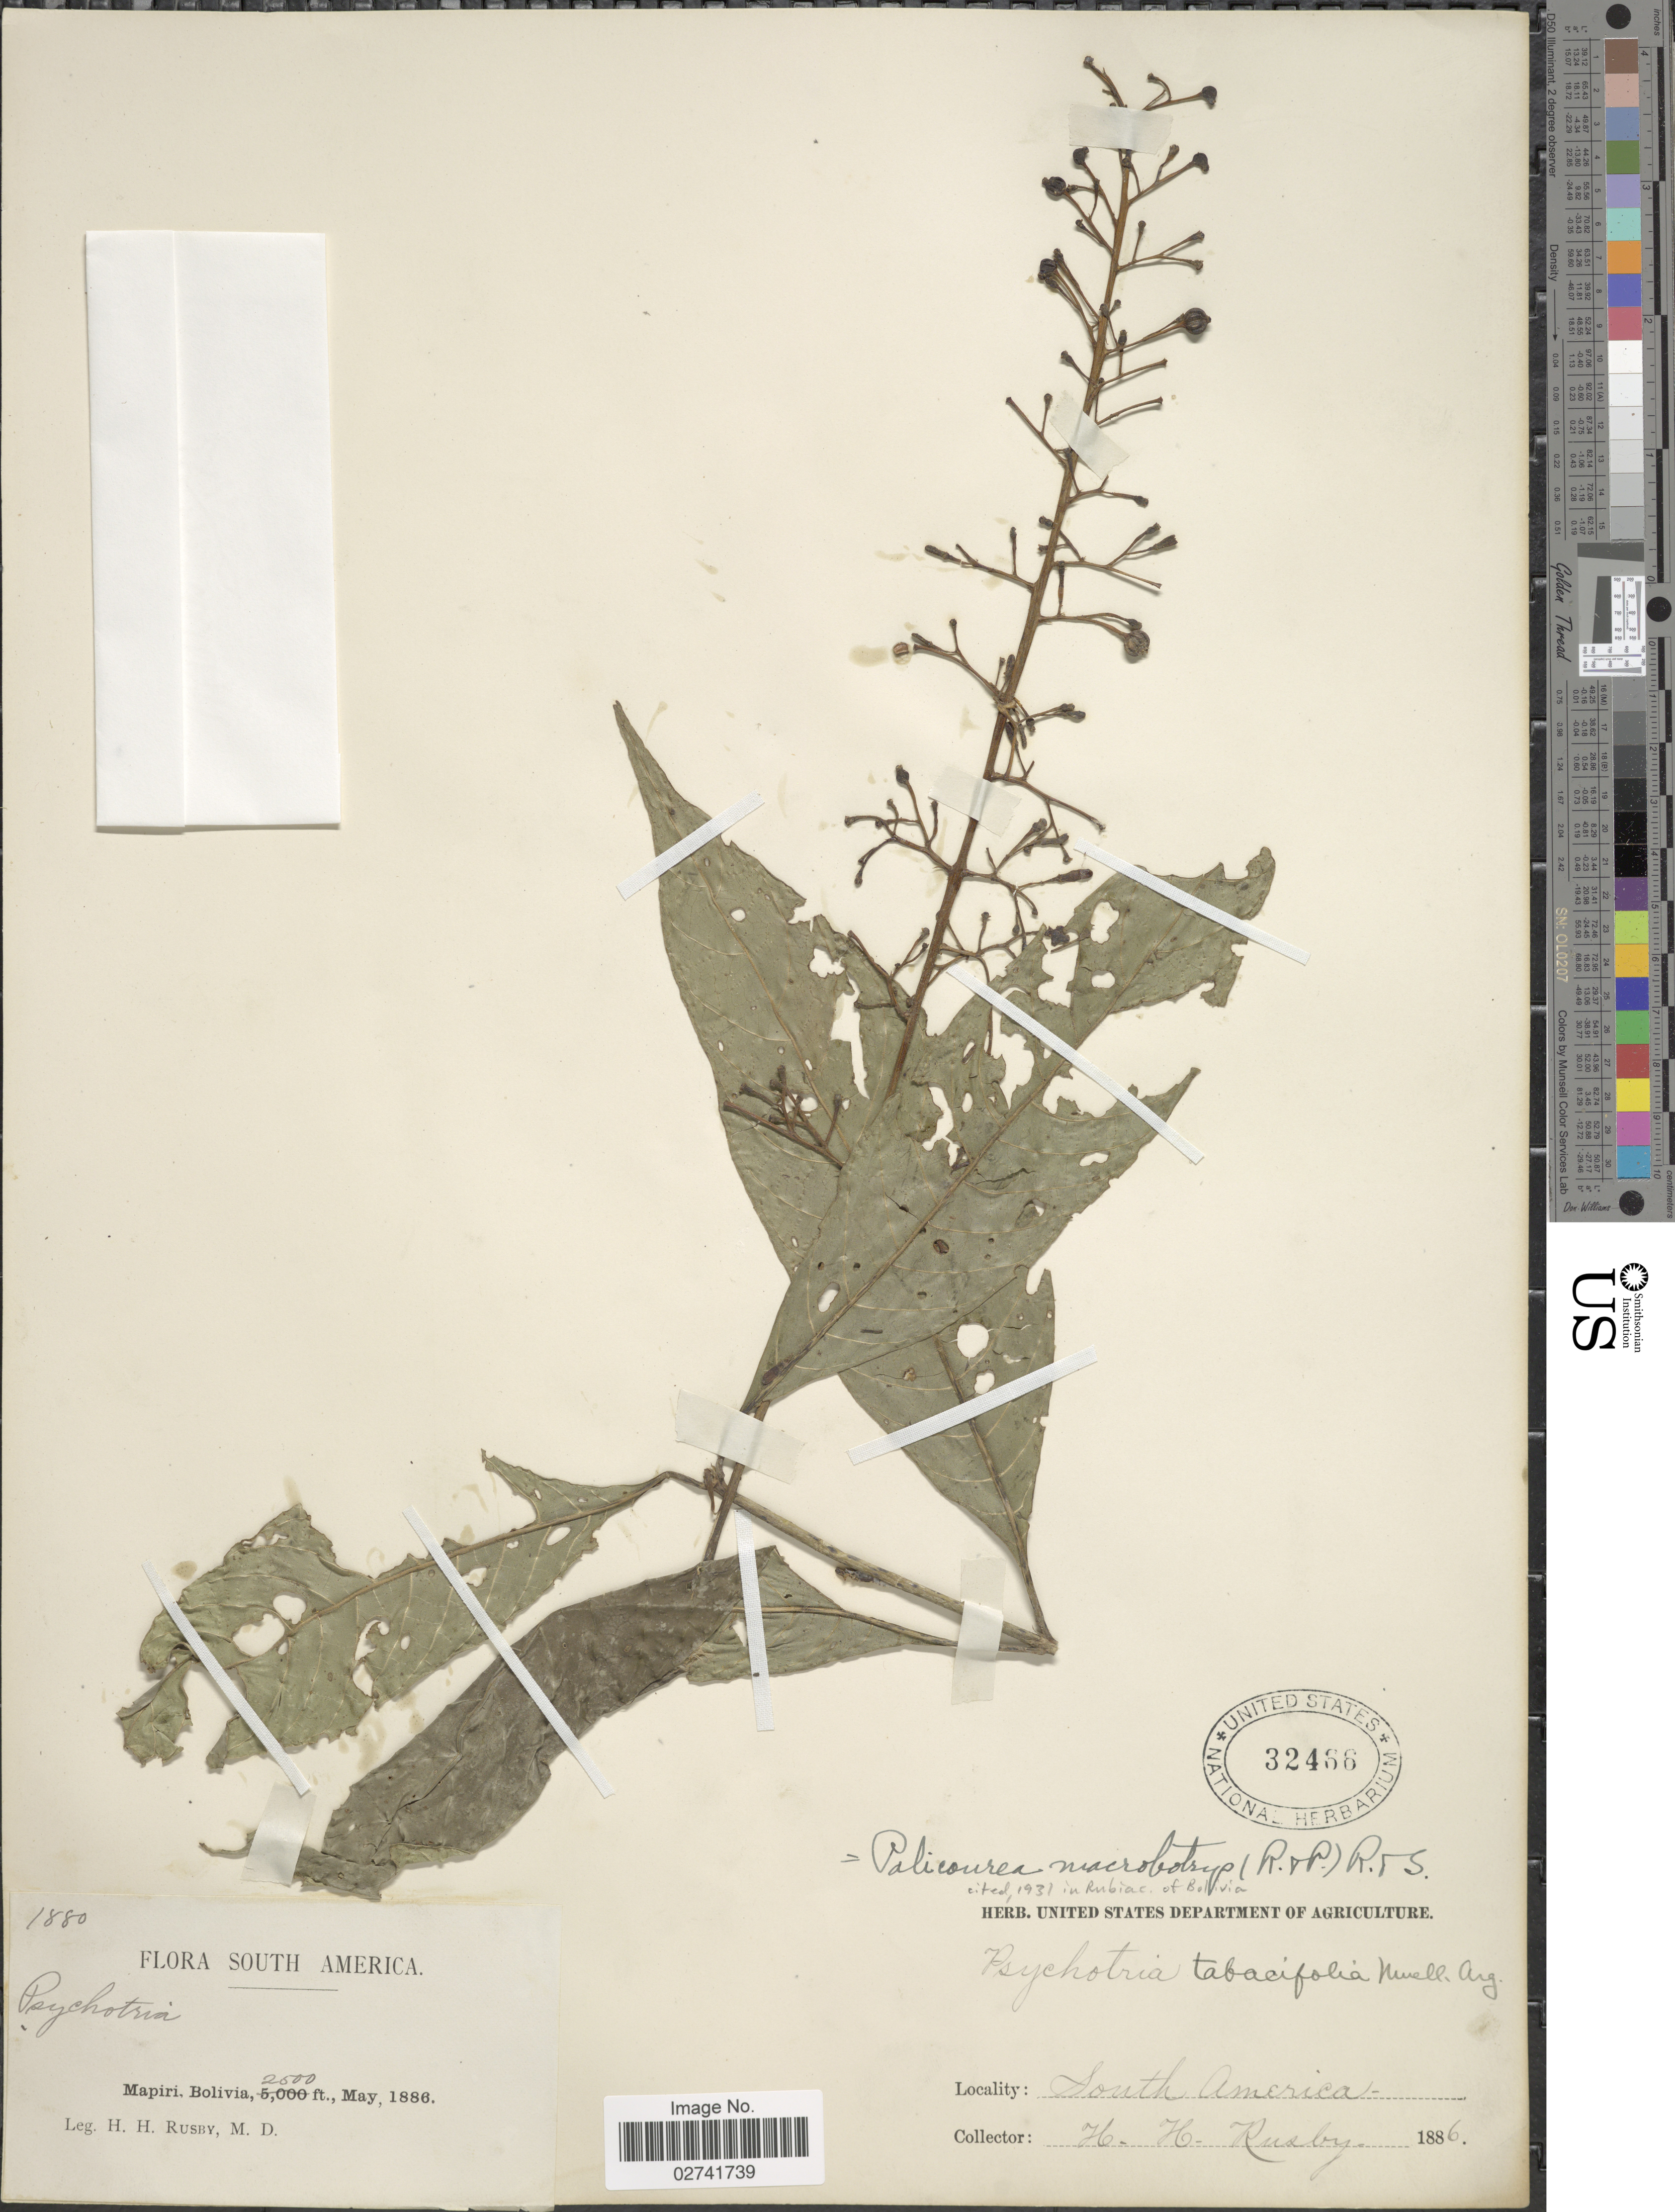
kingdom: Plantae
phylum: Tracheophyta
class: Magnoliopsida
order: Gentianales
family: Rubiaceae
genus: Palicourea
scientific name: Palicourea macrobotrys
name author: (Ruiz & Pav.) Schult.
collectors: H. H. Rusby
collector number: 1880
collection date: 1886-05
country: Bolivia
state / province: La Páz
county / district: Larecaja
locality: Mapiri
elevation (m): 762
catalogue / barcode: US 32466